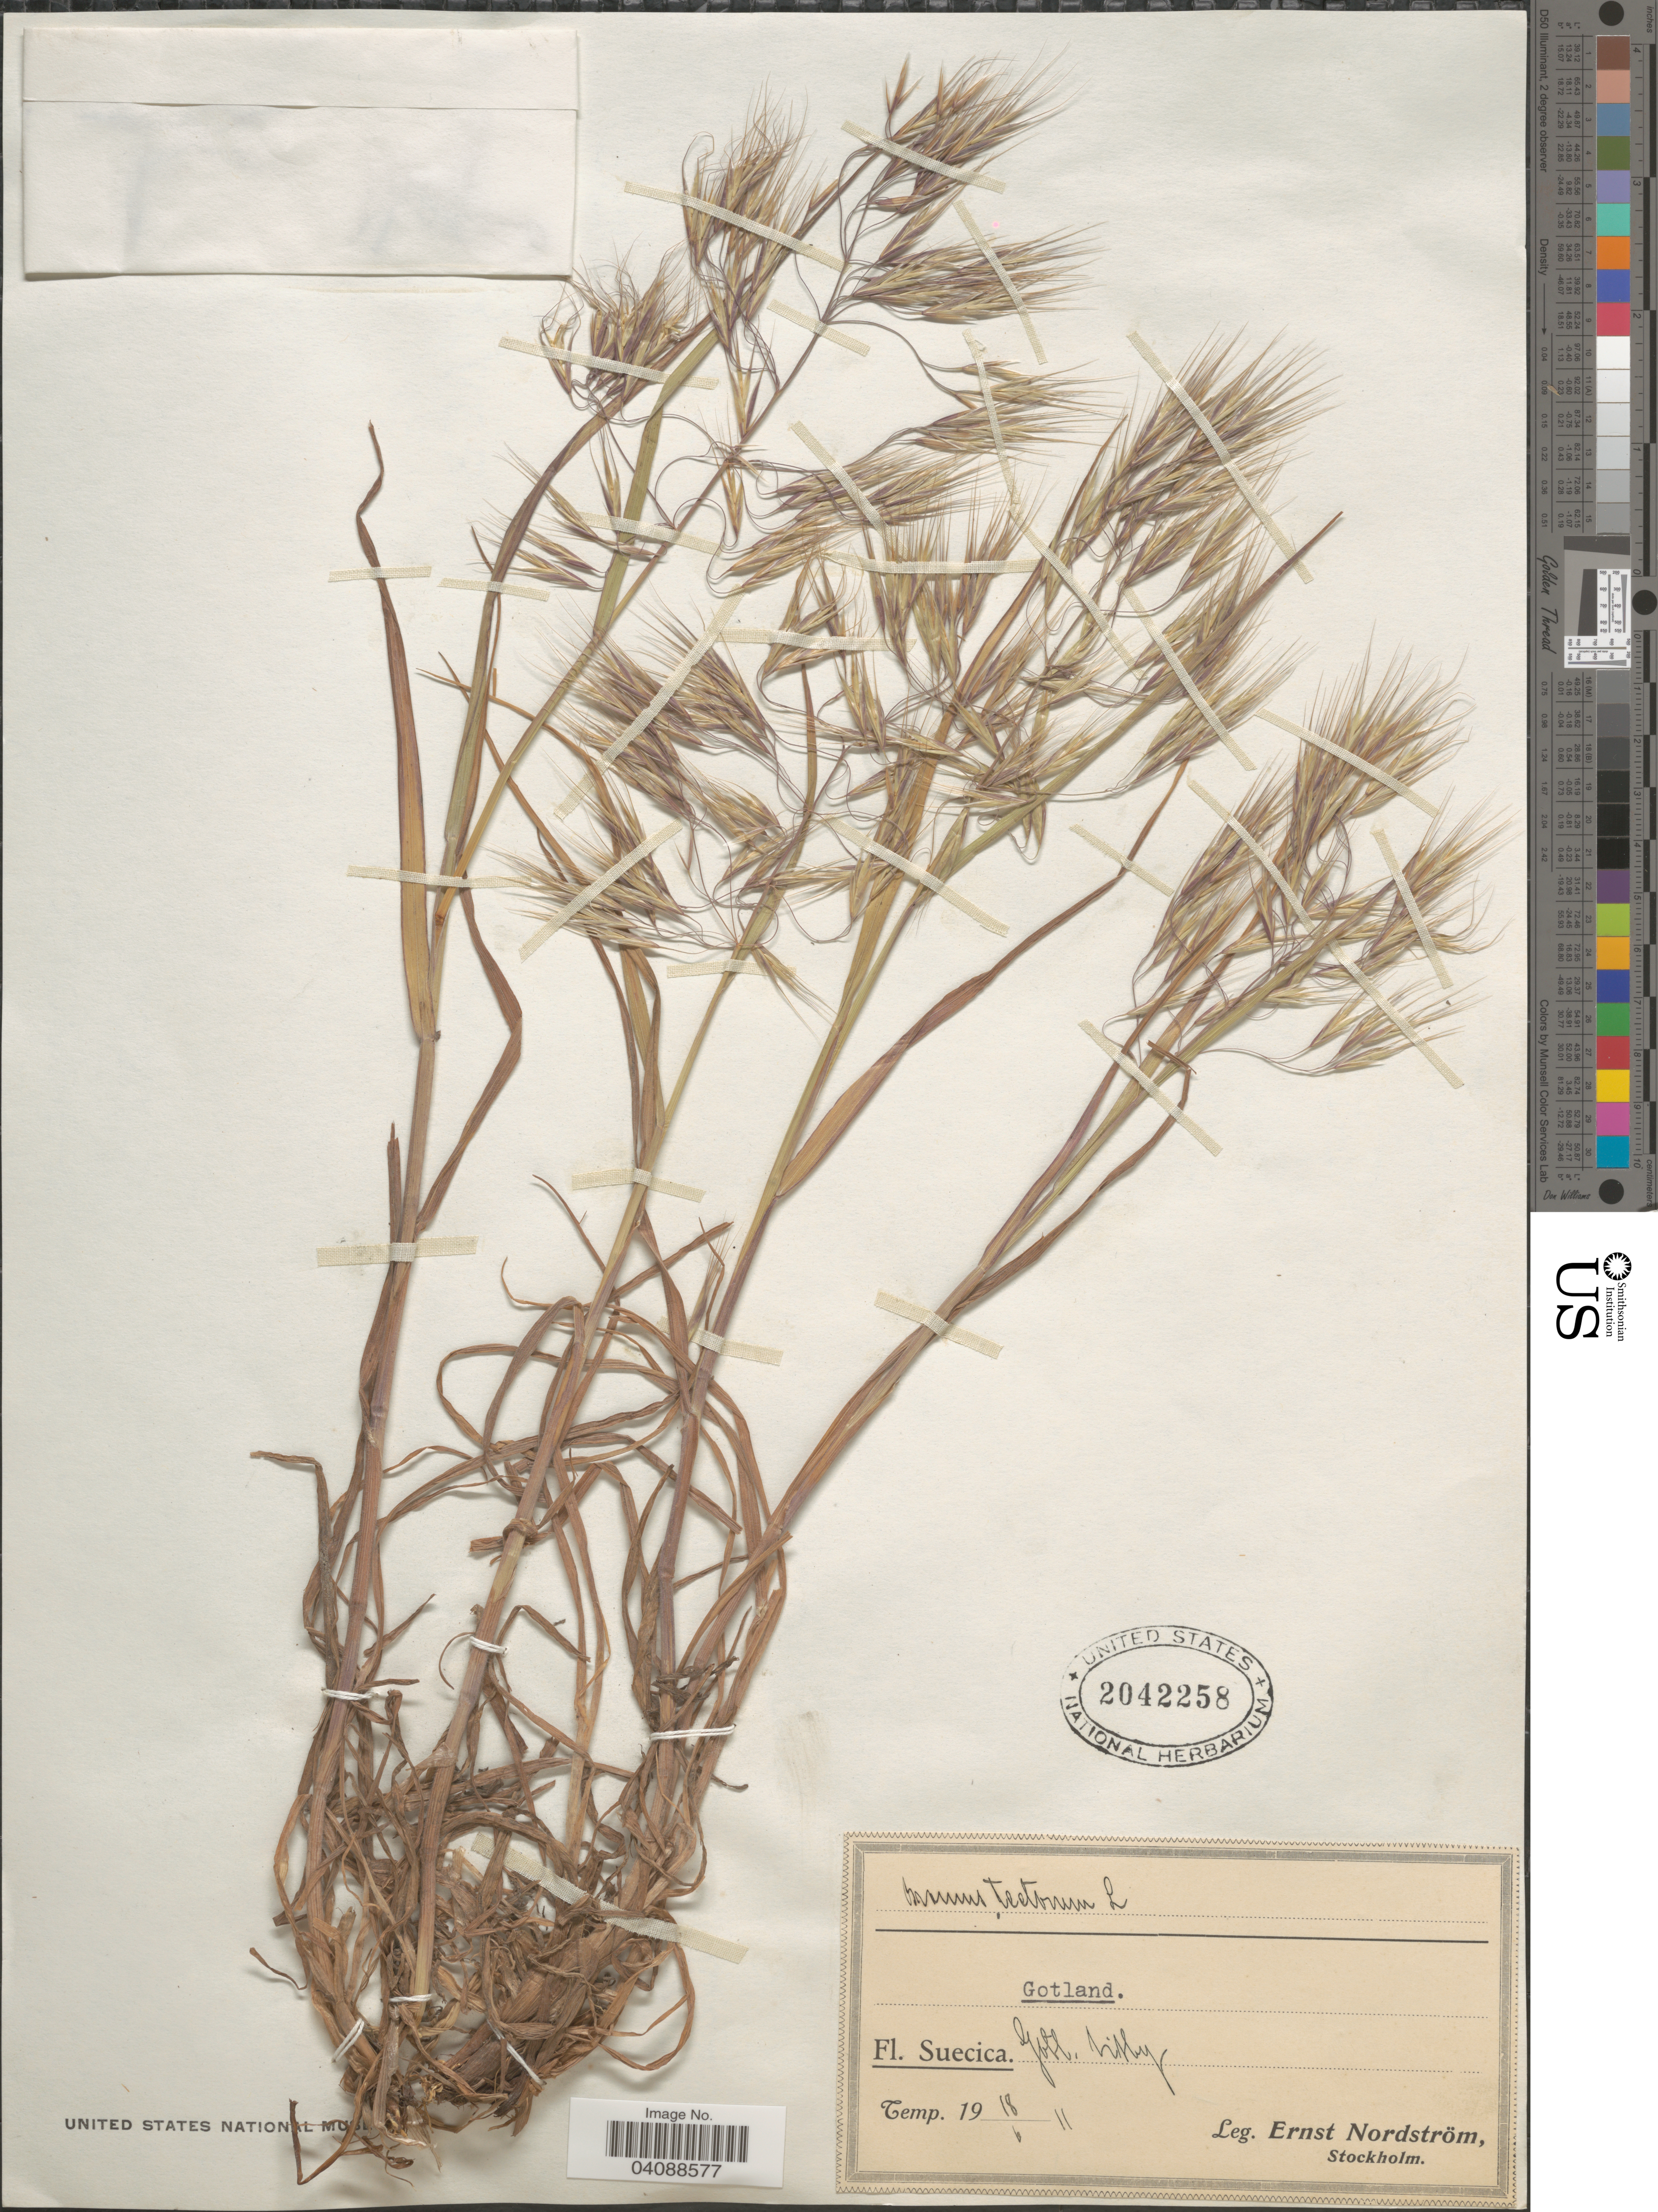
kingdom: Plantae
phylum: Tracheophyta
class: Liliopsida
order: Poales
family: Poaceae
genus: Bromus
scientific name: Bromus tectorum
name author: L.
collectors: E. Nordström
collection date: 1911-06-18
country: Sweden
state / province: Gotland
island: Gotland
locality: Gotland. Suecica. Gotl. Visby.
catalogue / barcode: US 2042258